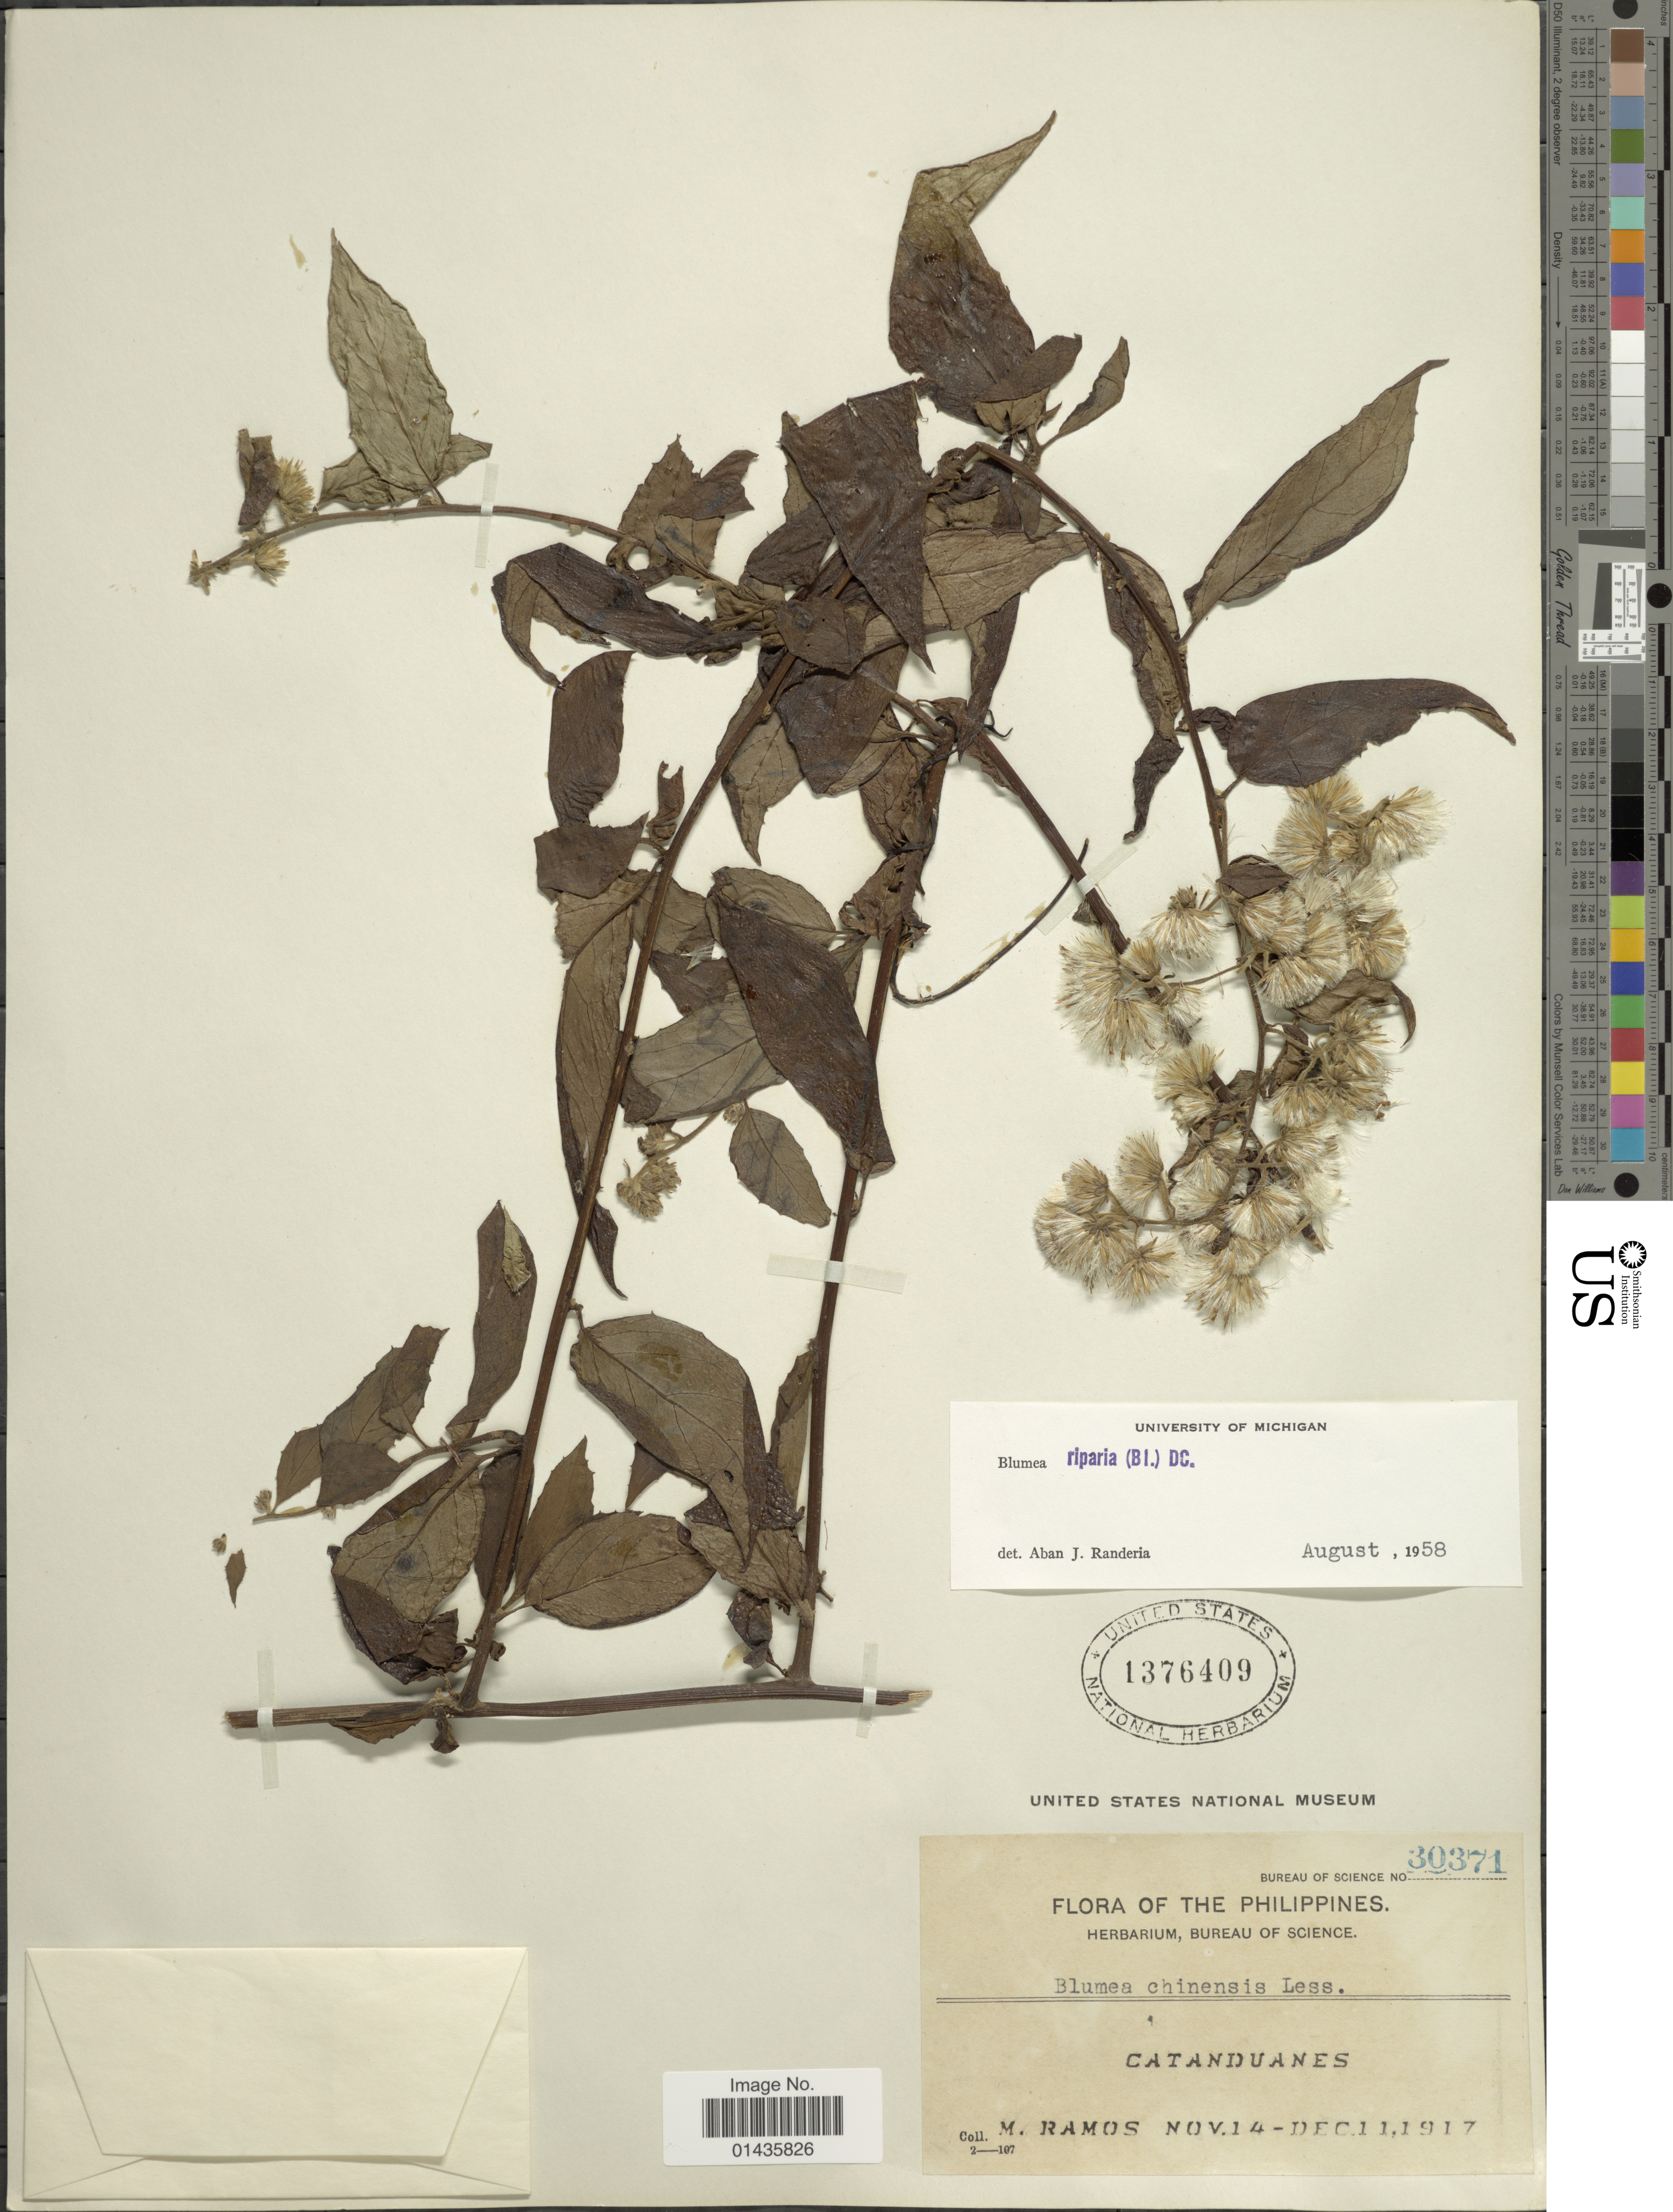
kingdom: Plantae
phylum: Tracheophyta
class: Magnoliopsida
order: Asterales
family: Asteraceae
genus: Blumea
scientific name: Blumea riparia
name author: (Blume) DC.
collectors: M. Ramos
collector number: Bureau of Science 30371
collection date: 1917-11-14/1917-12-11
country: Philippines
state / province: Bicol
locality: Catanduanes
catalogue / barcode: US 1376409